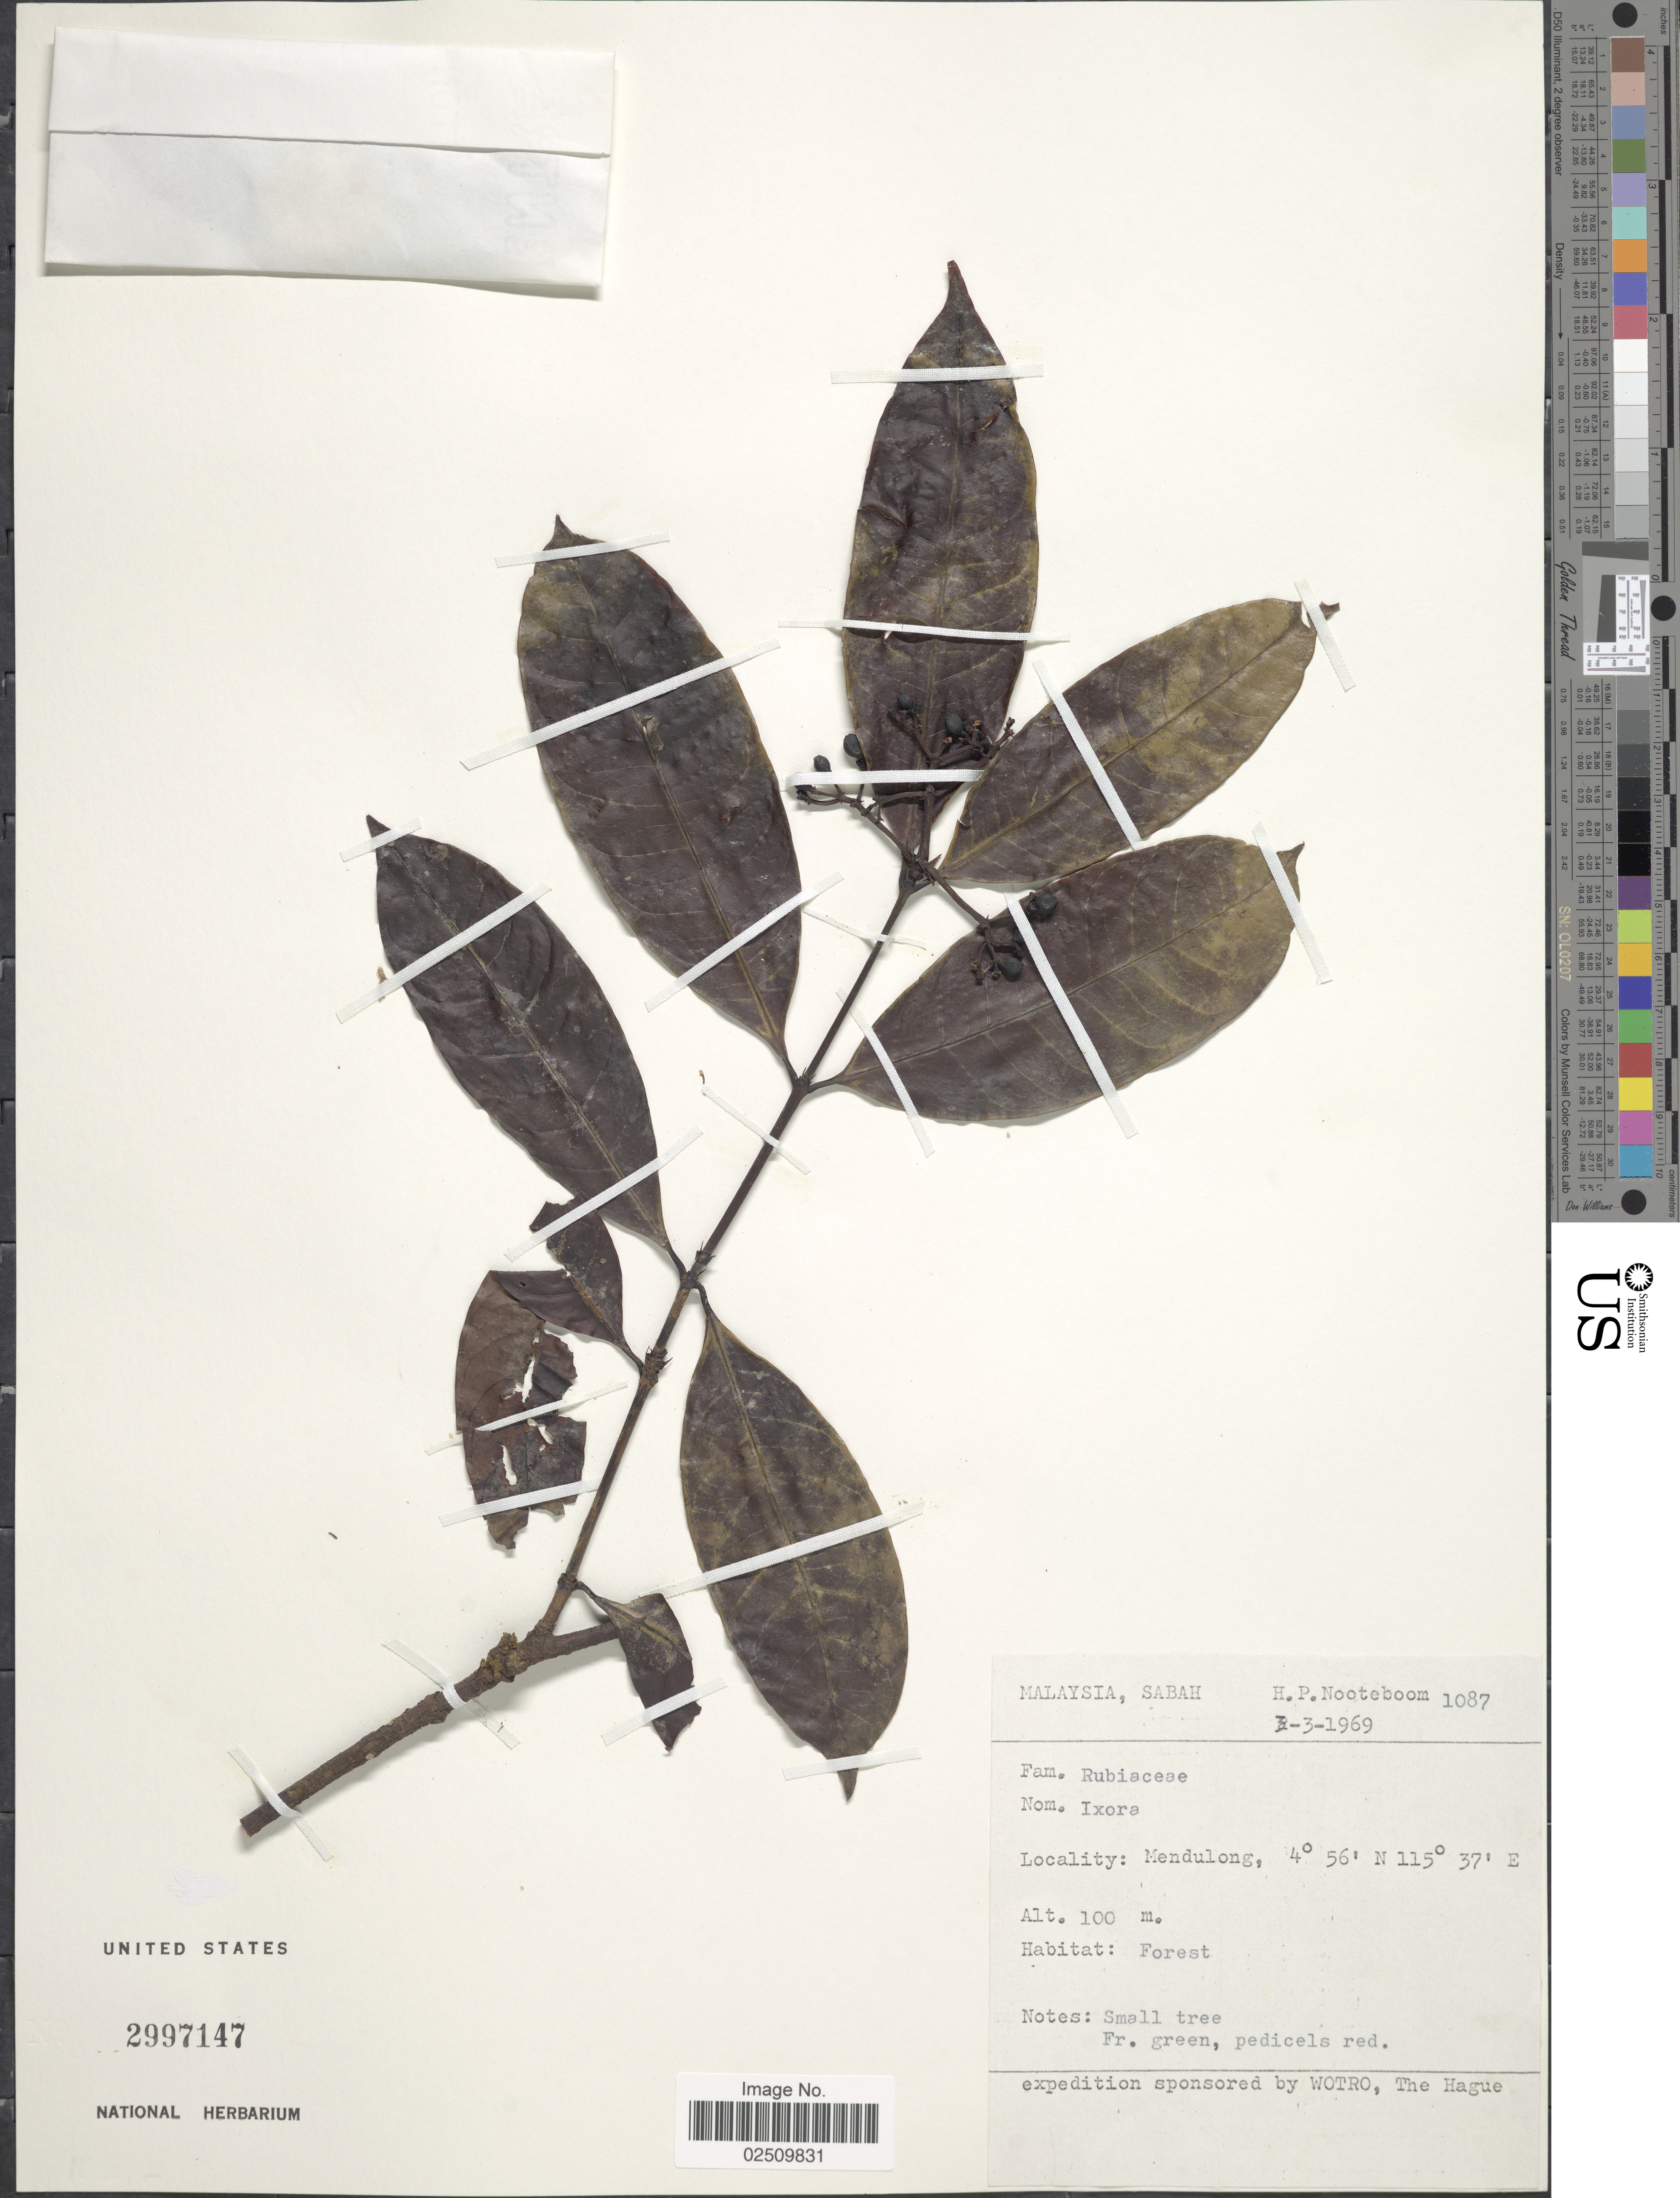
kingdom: Plantae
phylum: Tracheophyta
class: Magnoliopsida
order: Gentianales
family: Rubiaceae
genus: Ixora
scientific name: Ixora sp.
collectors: H. P. Nooteboom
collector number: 1087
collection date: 1969-03-03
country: Malaysia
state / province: Sabah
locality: Mendulong.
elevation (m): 100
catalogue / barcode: US 2997147